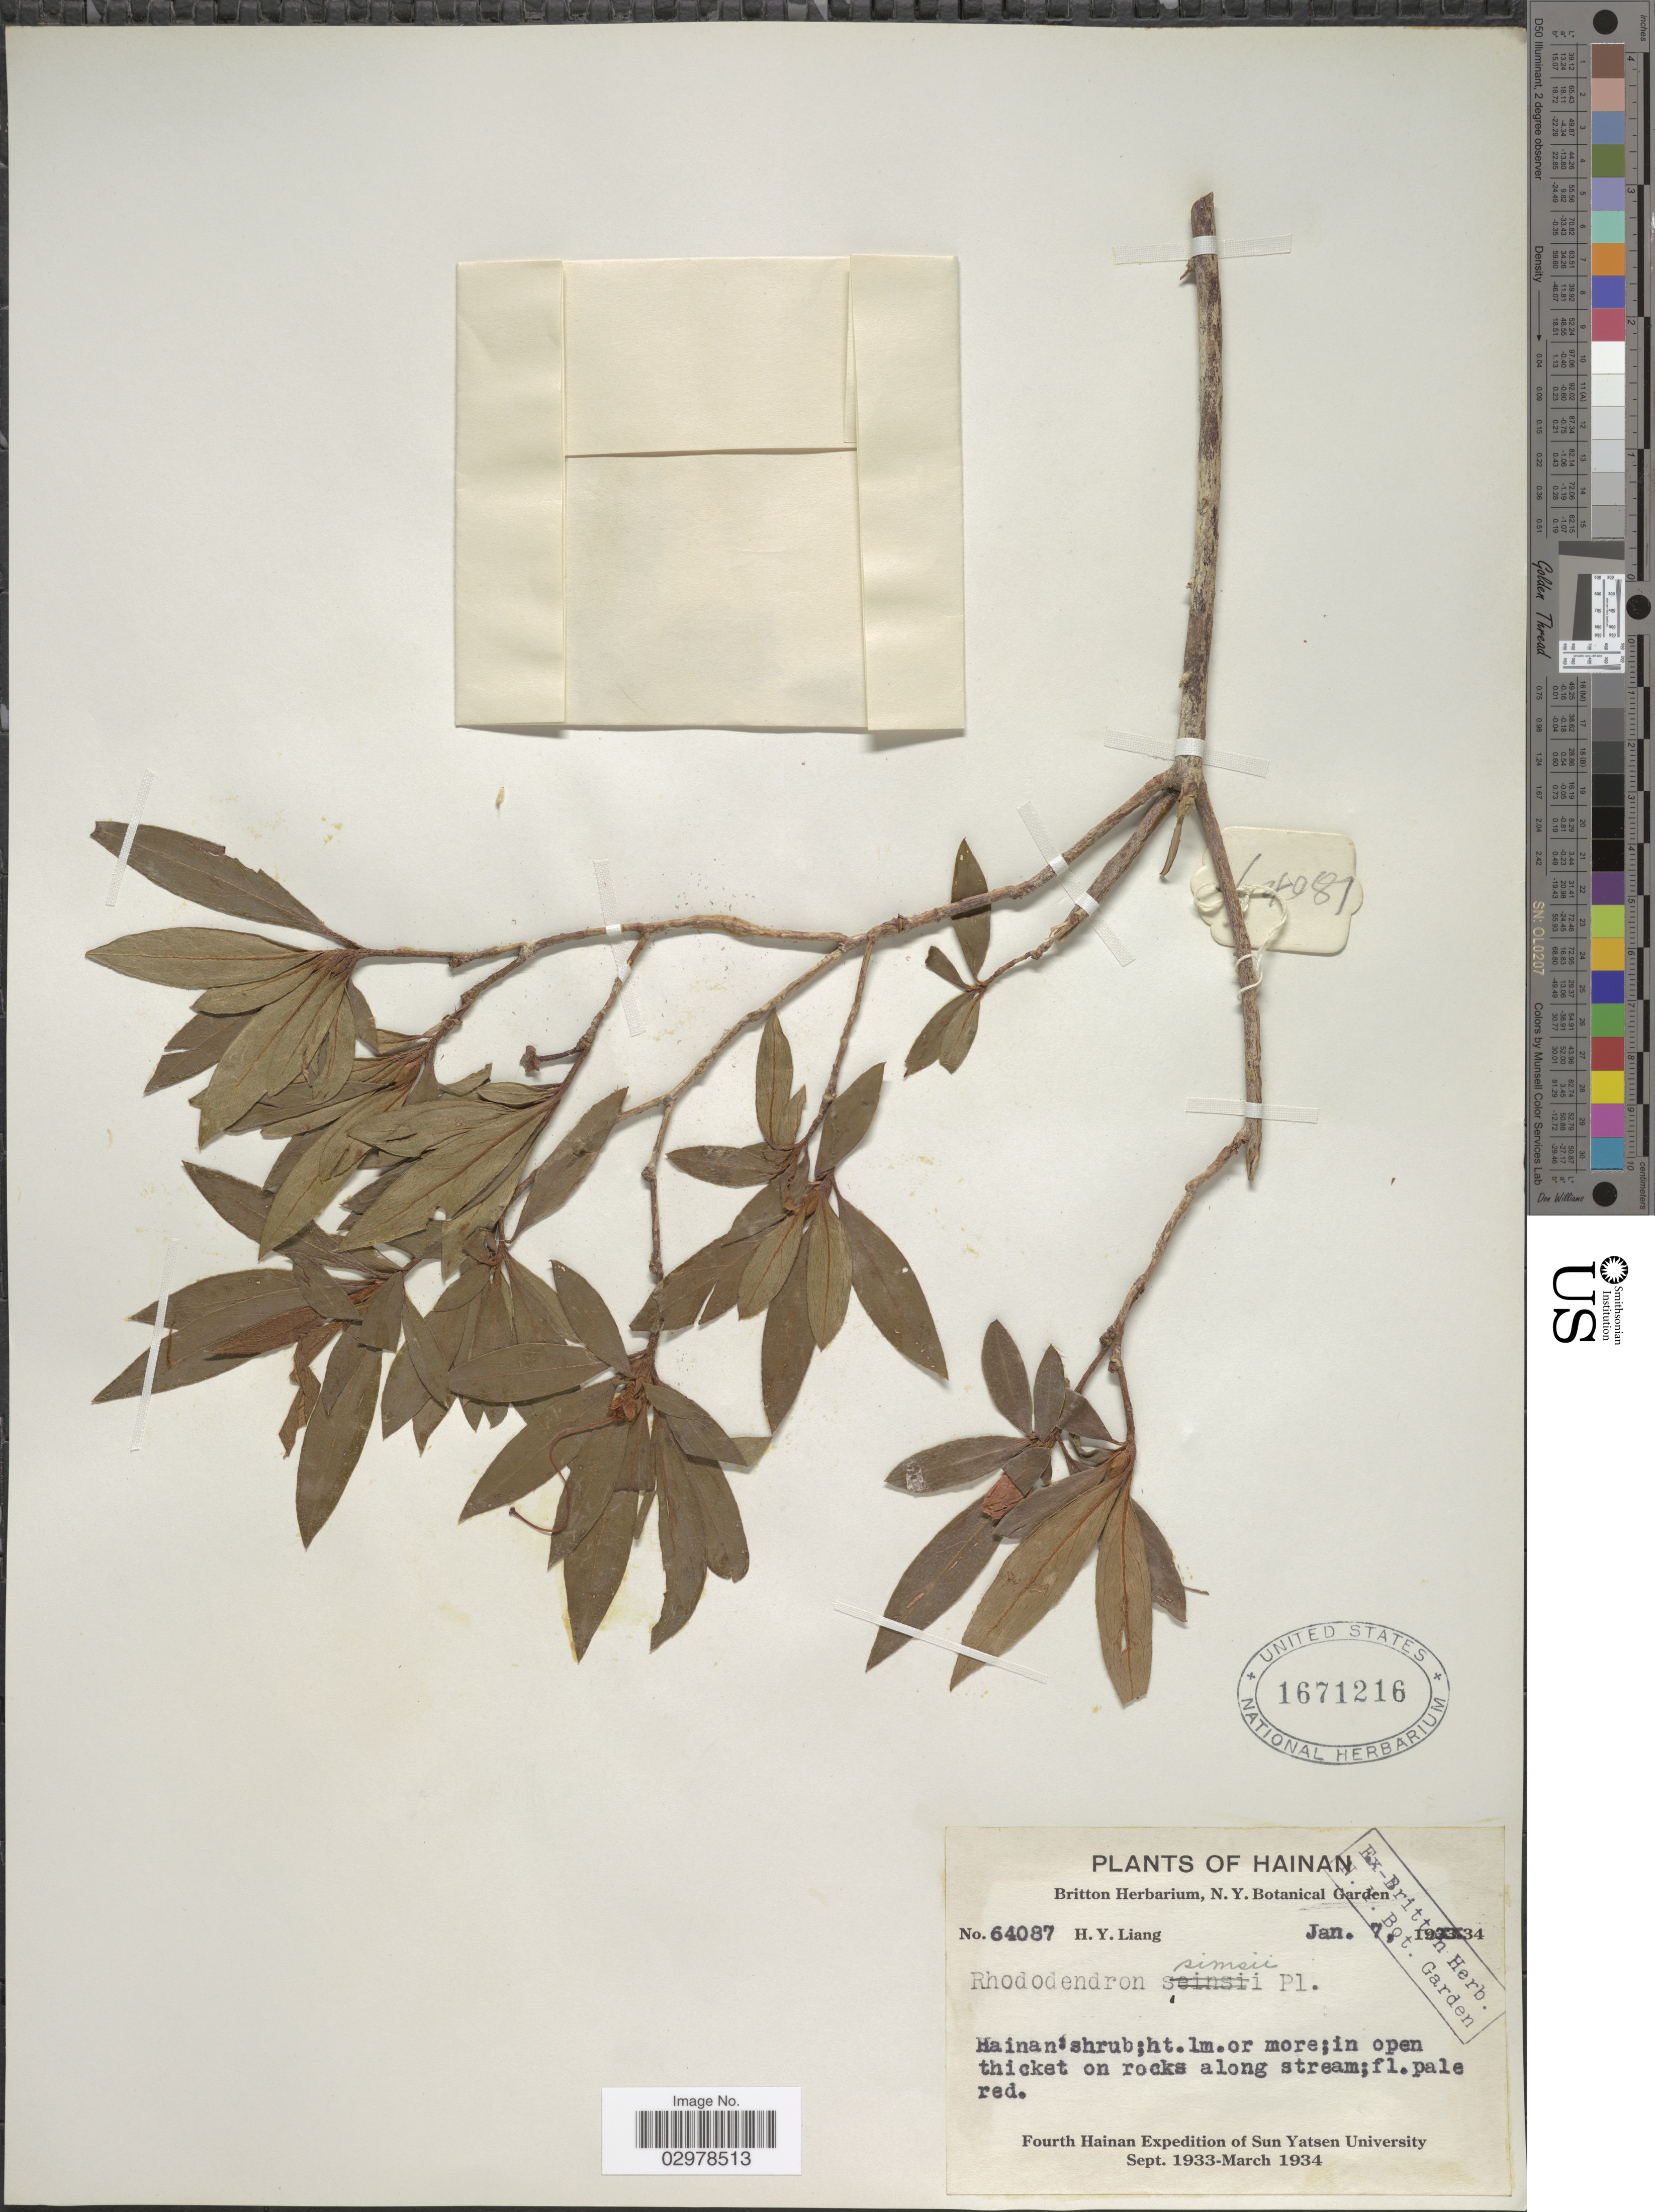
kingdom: Plantae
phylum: Tracheophyta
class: Magnoliopsida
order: Ericales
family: Ericaceae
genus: Rhododendron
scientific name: Rhododendron simsii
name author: Planch.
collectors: H. Y. Liang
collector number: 64087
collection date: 1934-01-07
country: China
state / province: Hainan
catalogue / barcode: US 1671216